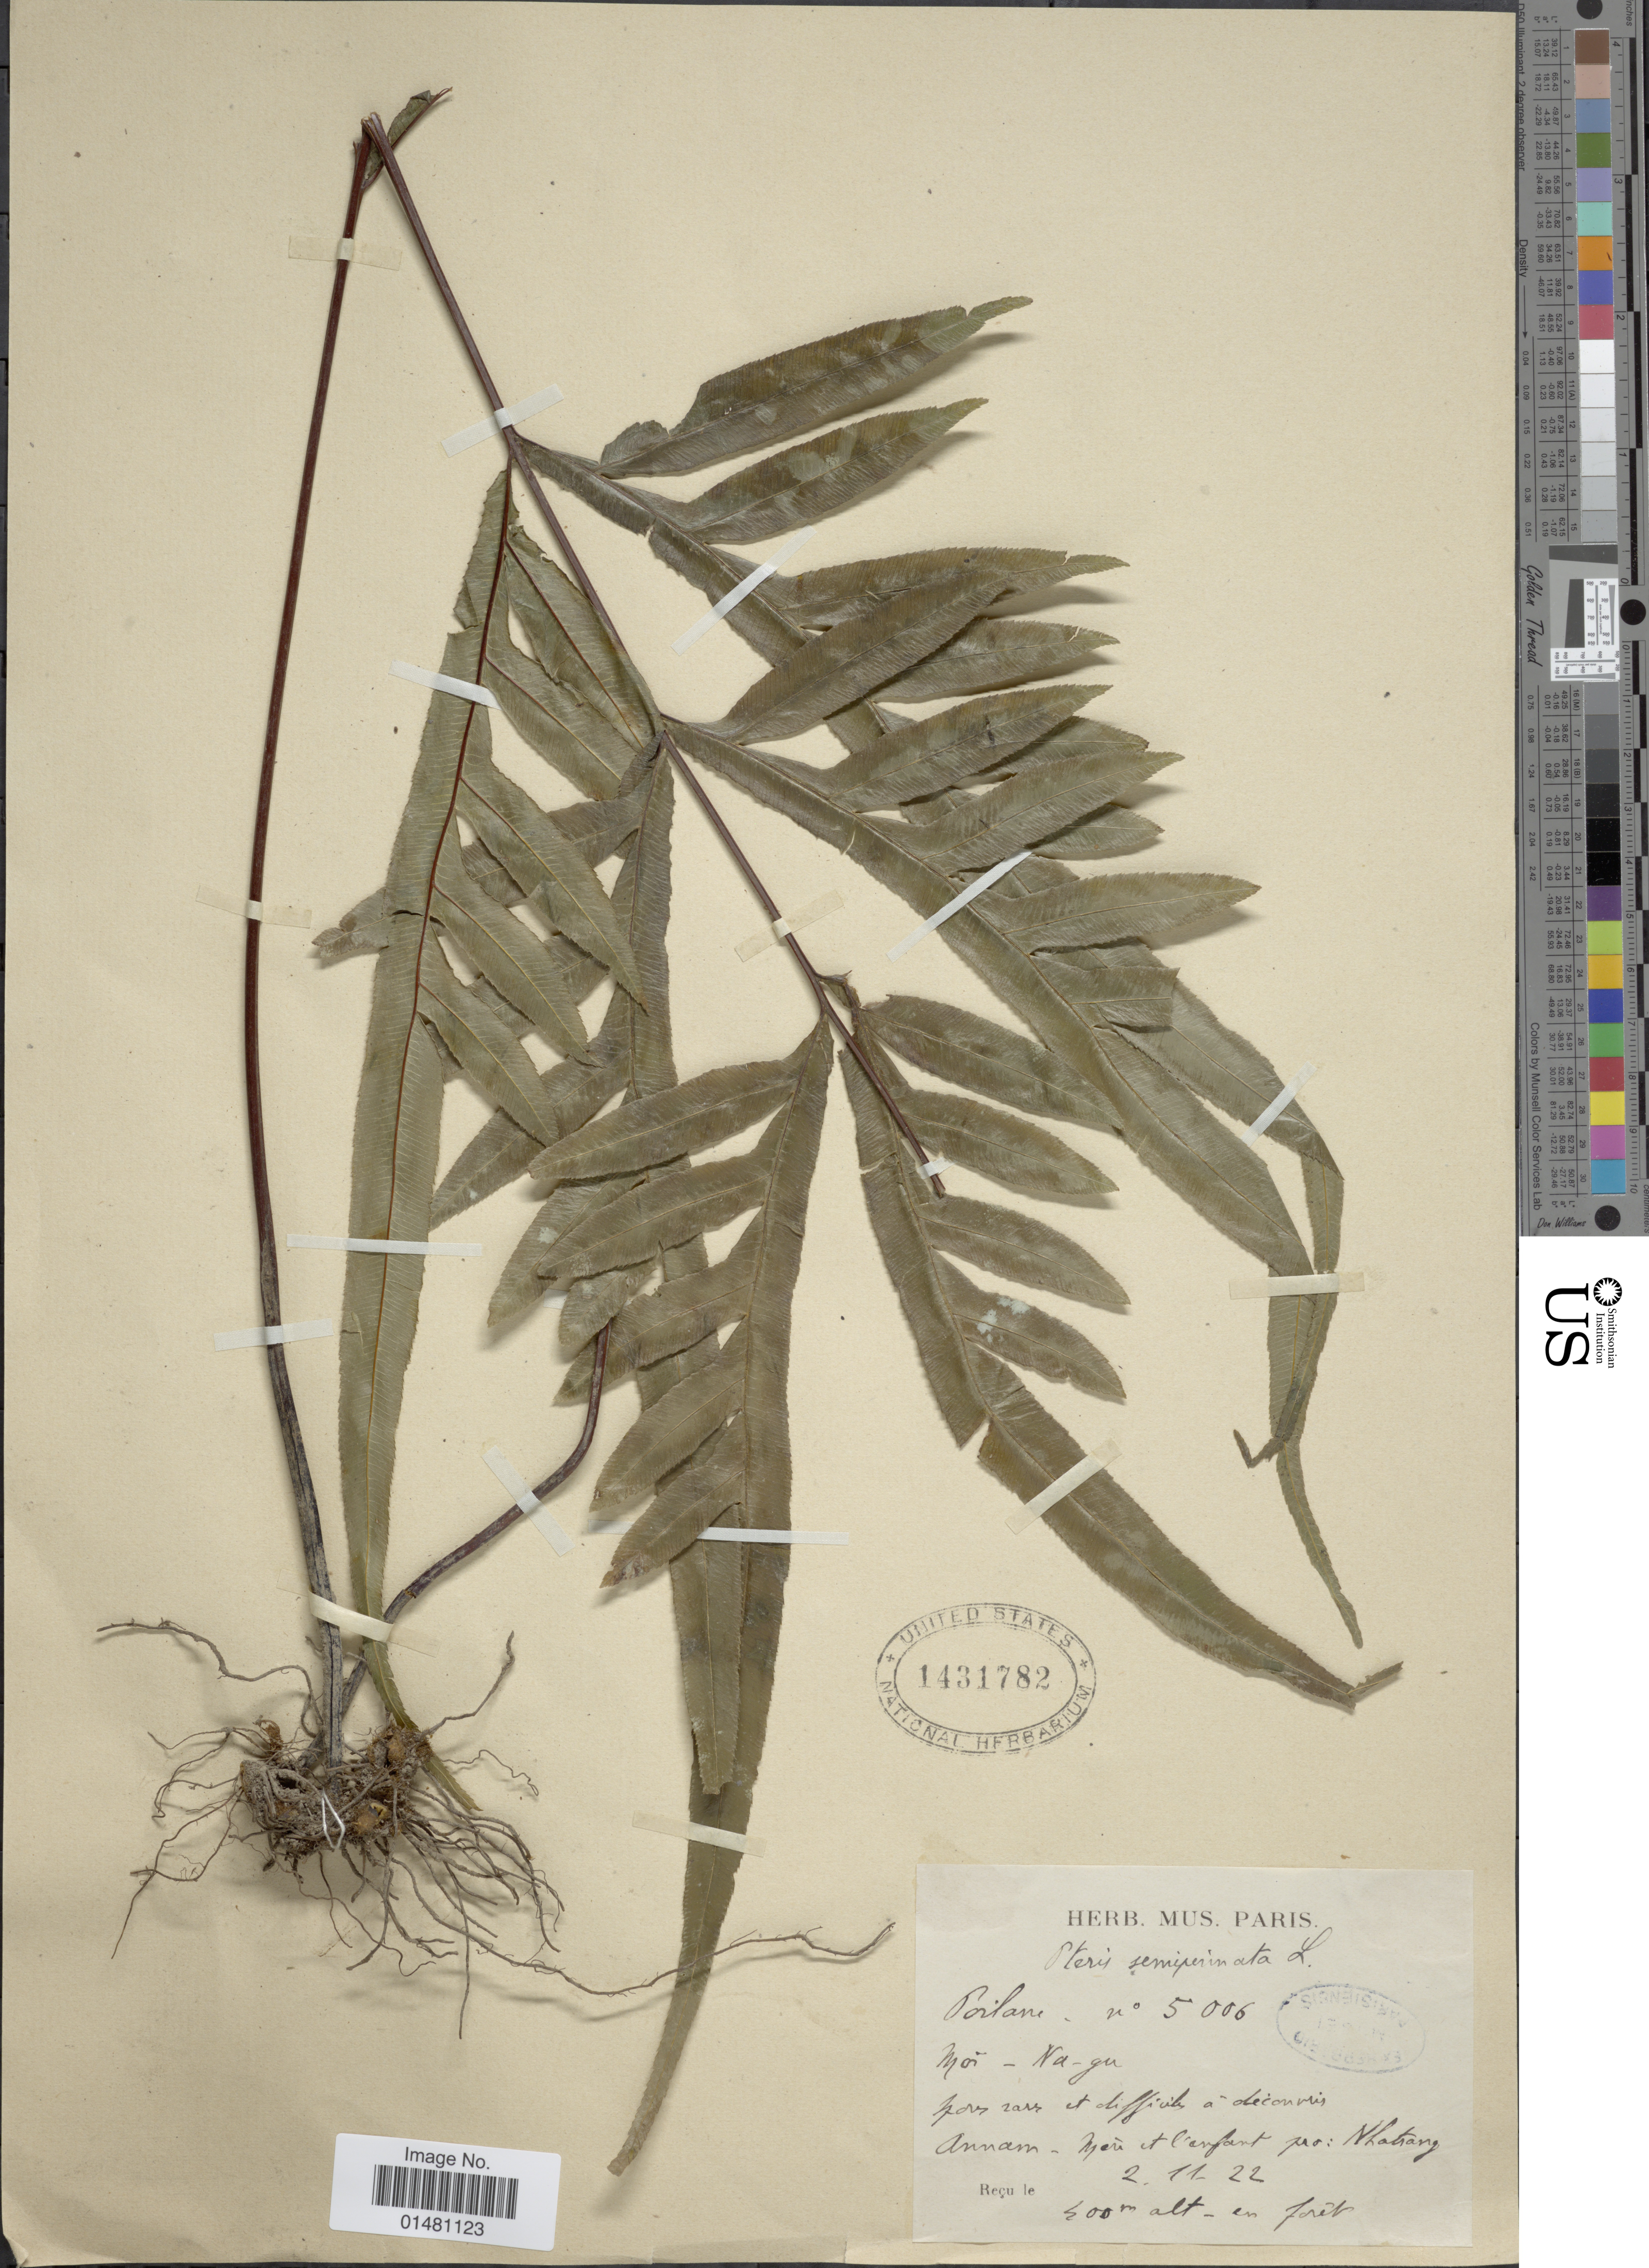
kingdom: Plantae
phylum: Tracheophyta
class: Polypodiopsida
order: Polypodiales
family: Pteridaceae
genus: Pteris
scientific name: Pteris semipinnata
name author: L.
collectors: -. Poilane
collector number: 5006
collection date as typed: Transcribed d/m/y: 2/11/22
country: Vietnam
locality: Moi-Na-gu, Annam - Mere et [illegible text] pro: Nhatrang[interpreted]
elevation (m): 400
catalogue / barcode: US 1431782